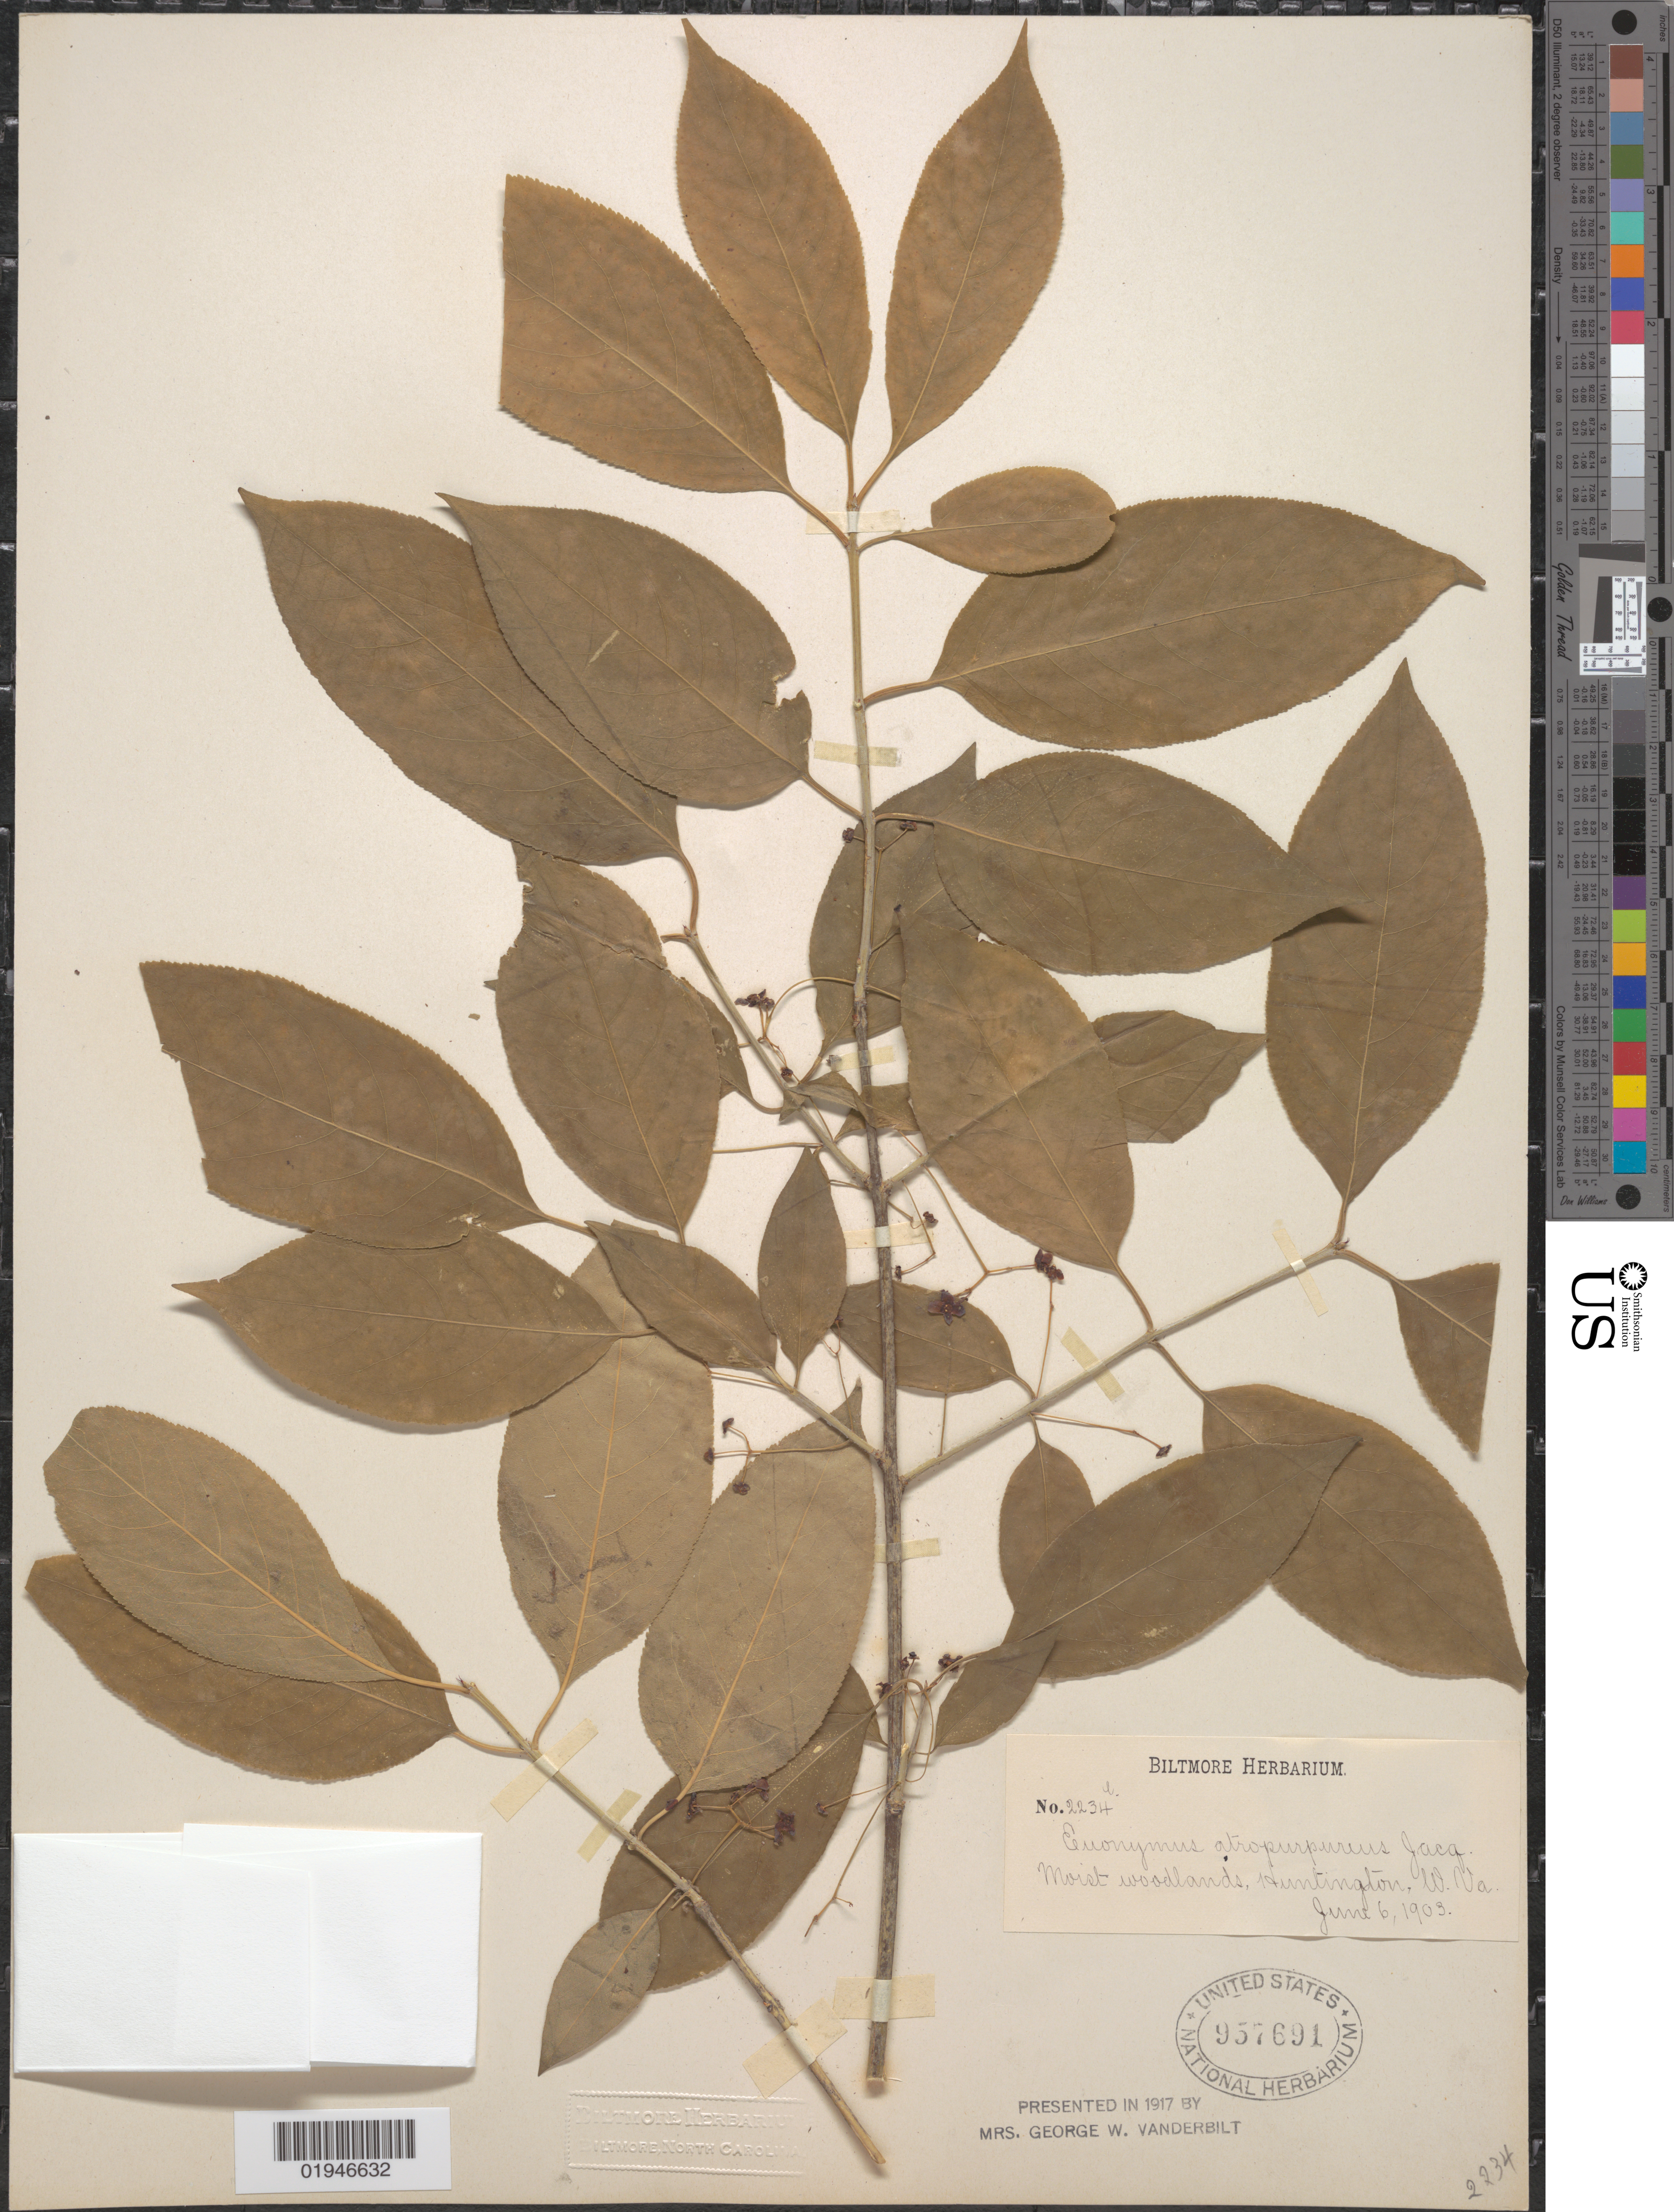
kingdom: Plantae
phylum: Tracheophyta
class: Magnoliopsida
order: Celastrales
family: Celastraceae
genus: Euonymus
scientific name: Euonymus atropurpureus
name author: Jacq.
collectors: Biltmore Herbarium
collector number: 2234b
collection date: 1903-06-06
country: United States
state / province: West Virginia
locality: Huntington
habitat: Moist woodlands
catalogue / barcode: US 957691